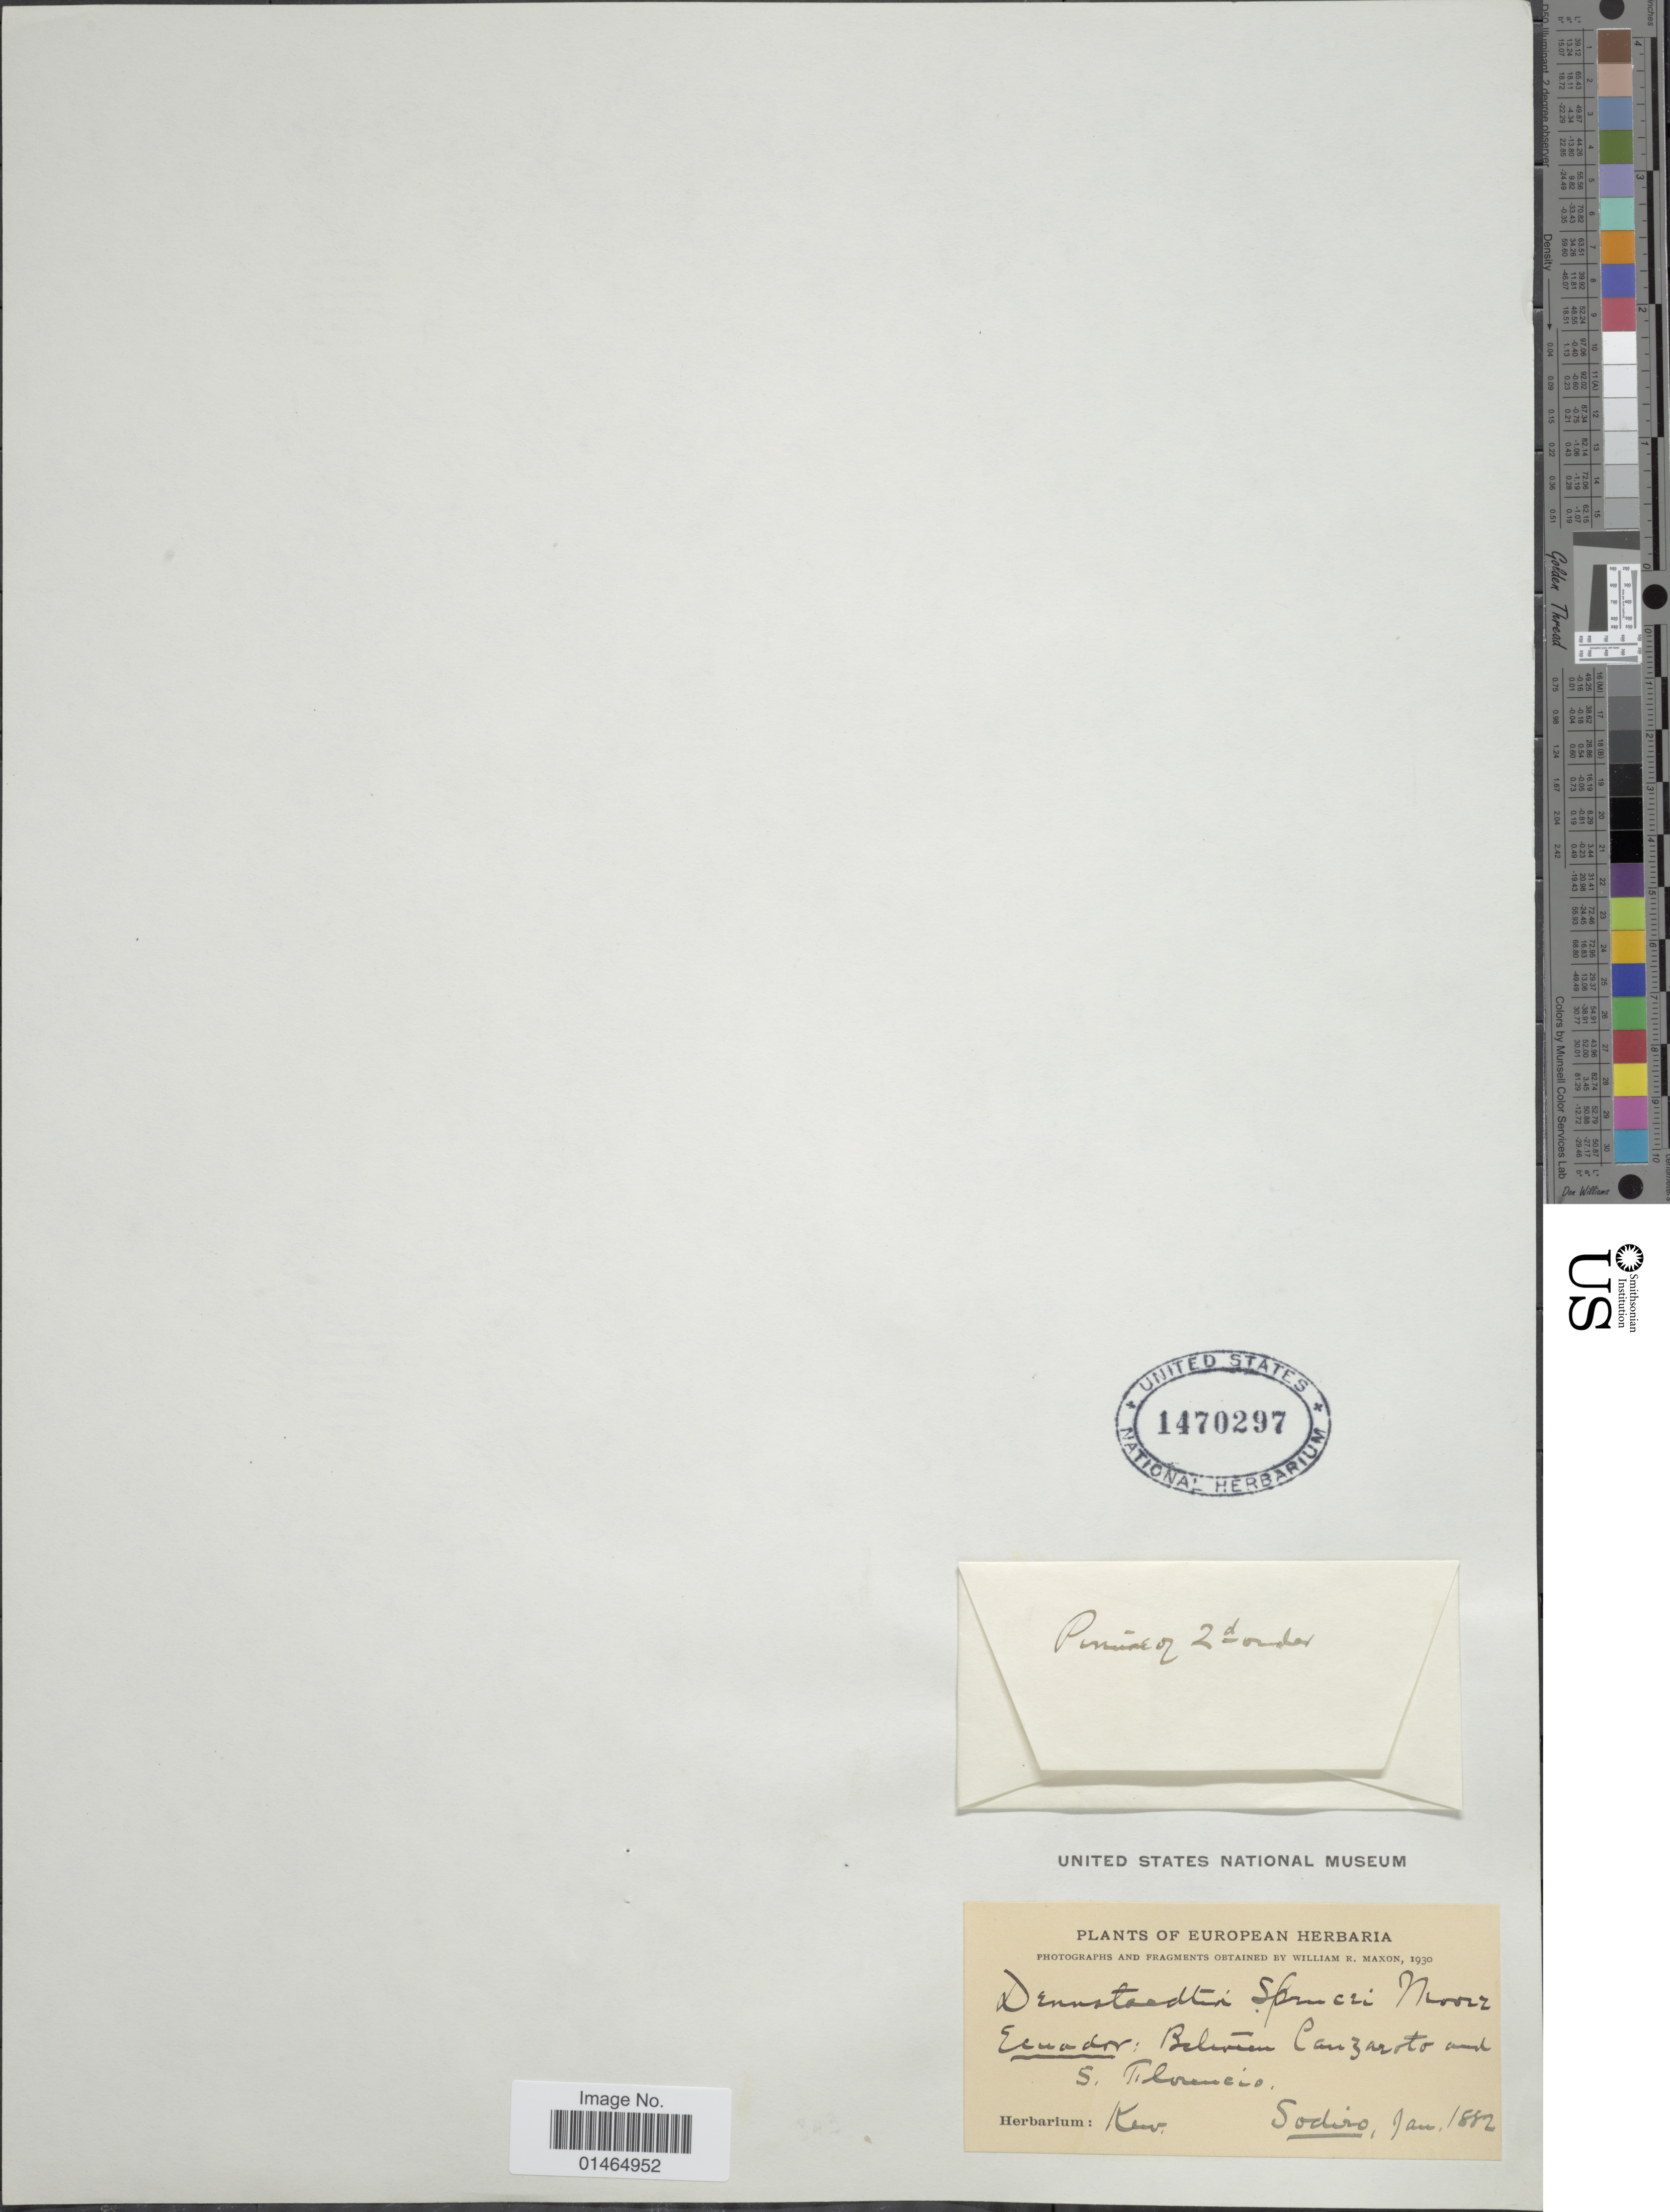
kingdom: Plantae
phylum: Tracheophyta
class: Polypodiopsida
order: Polypodiales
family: Dennstaedtiaceae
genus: Dennstaedtia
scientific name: Dennstaedtia sprucei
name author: T. Moore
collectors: Sodiro, --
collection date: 1882-01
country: Ecuador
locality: Between Canzaroto and S. Florencio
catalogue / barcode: US 1470297